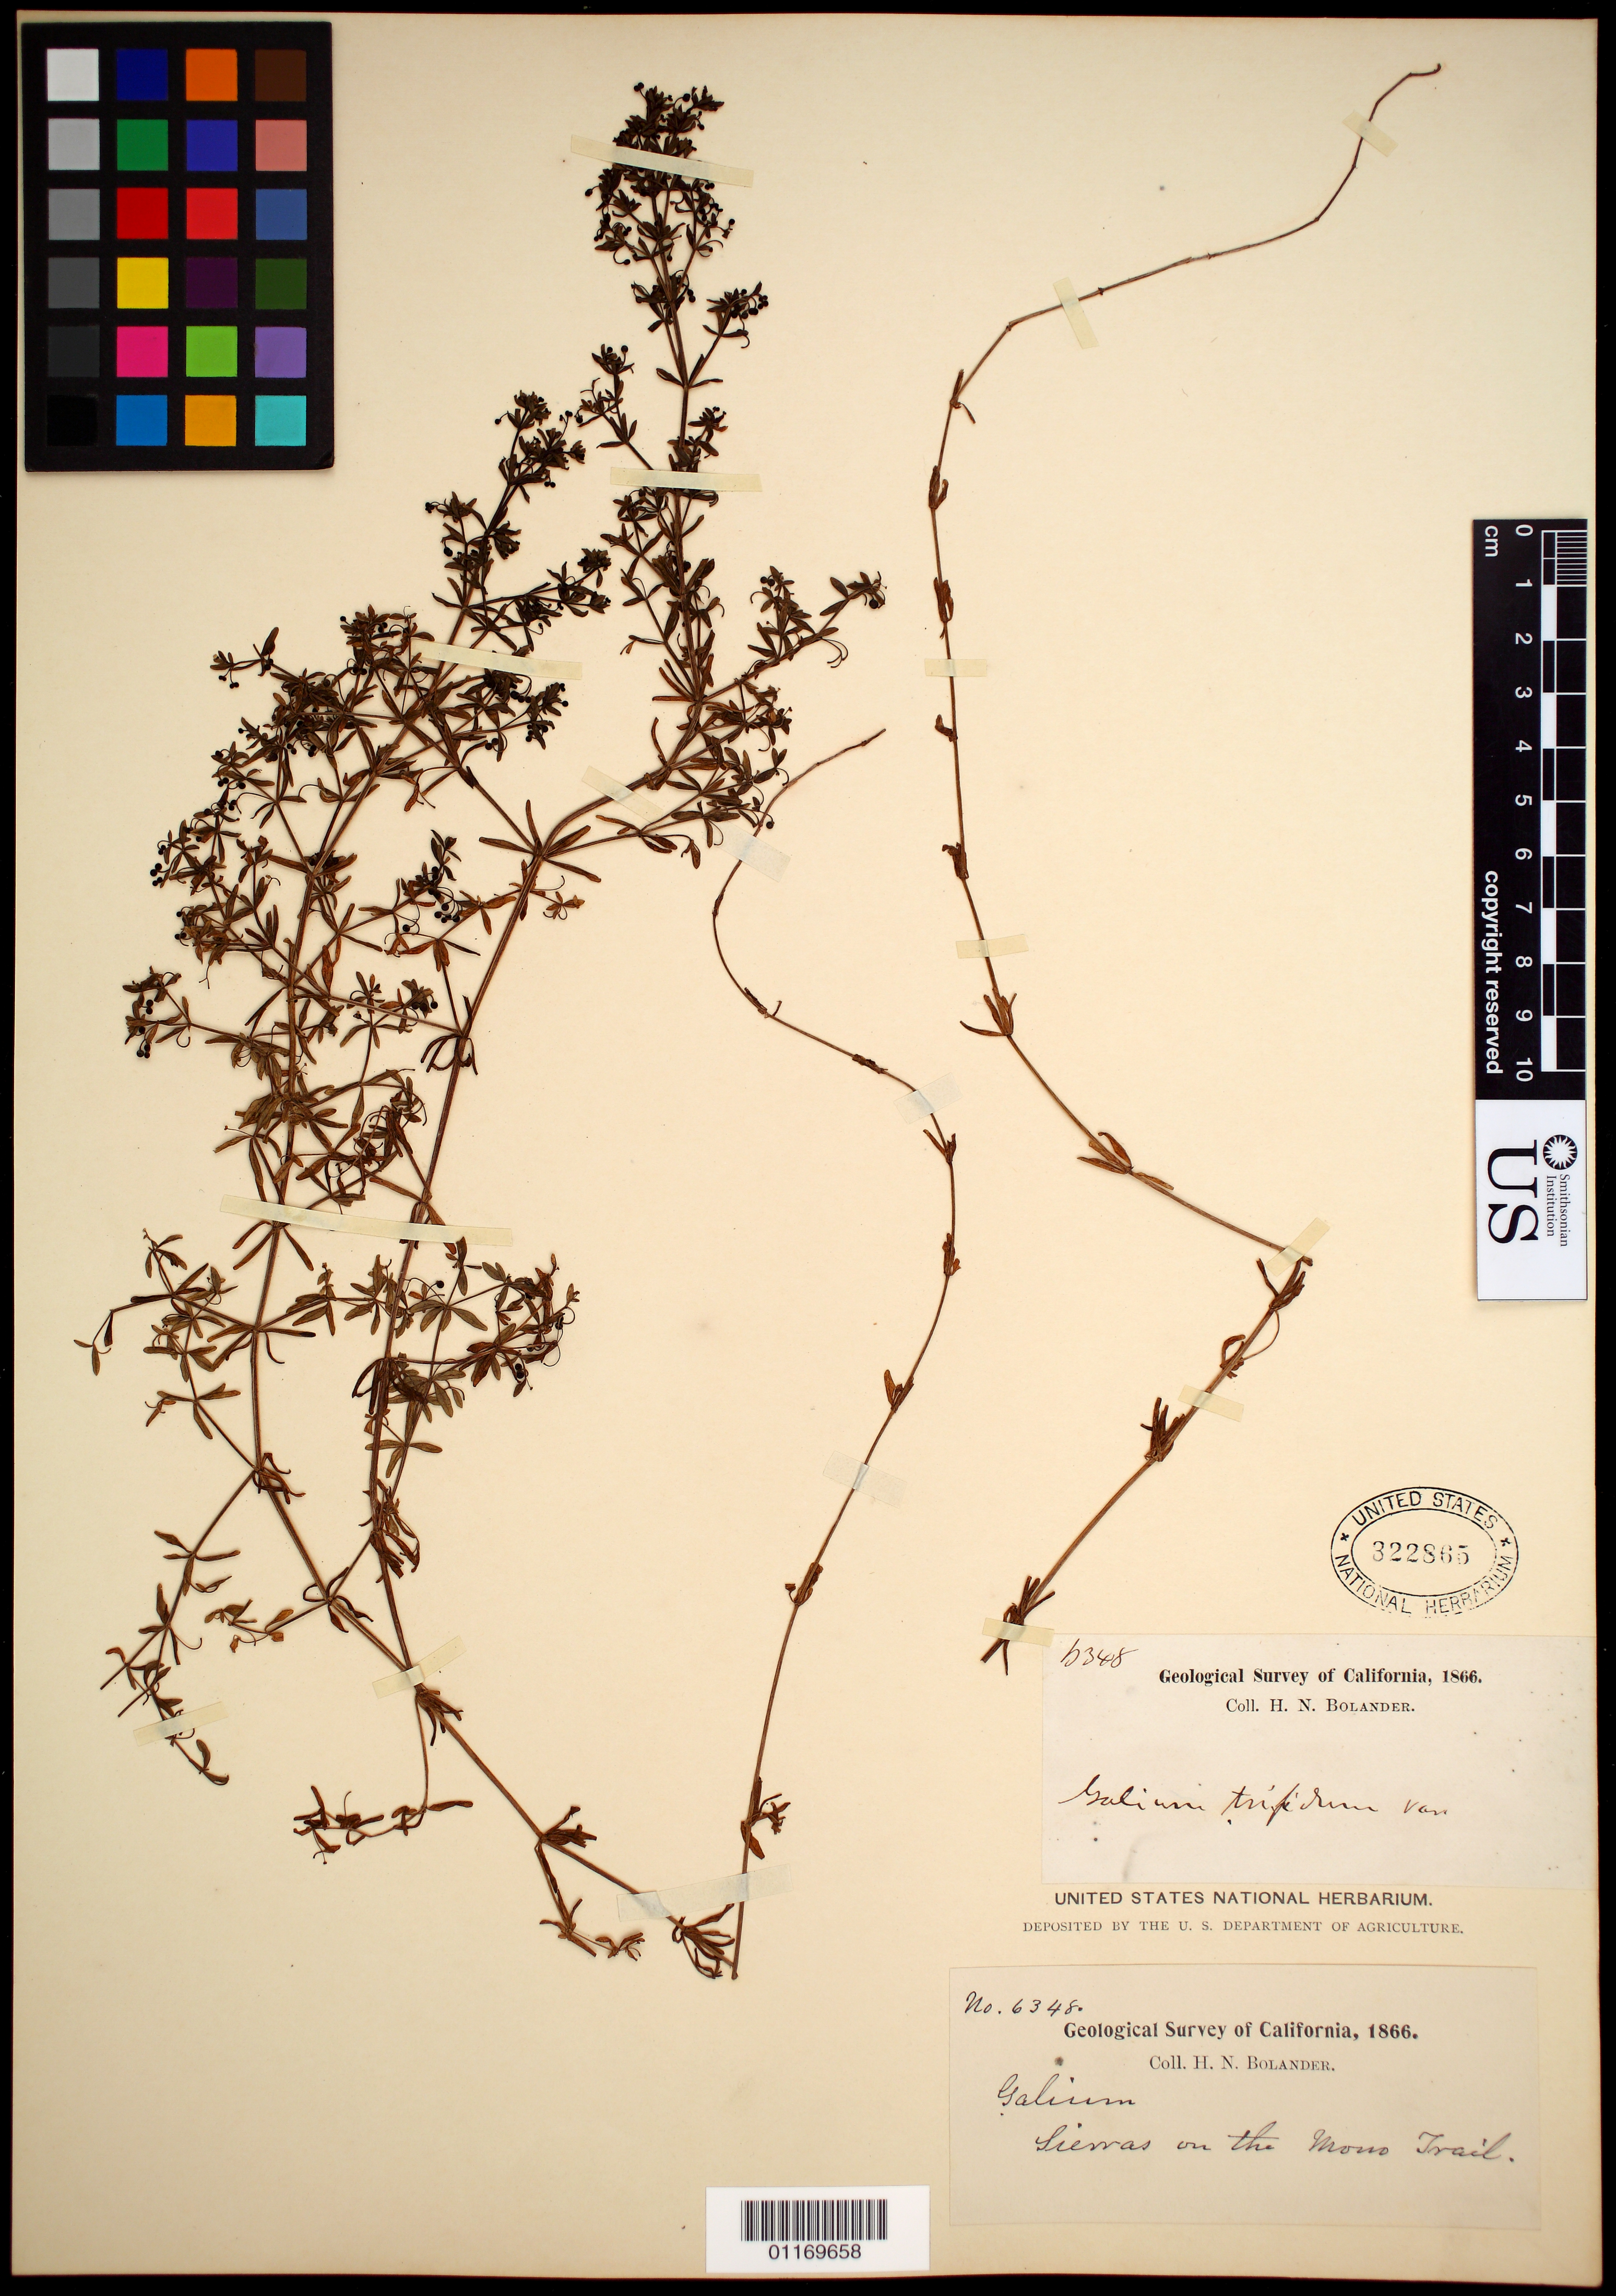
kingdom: Plantae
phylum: Tracheophyta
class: Magnoliopsida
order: Gentianales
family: Rubiaceae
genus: Galium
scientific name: Galium trifidum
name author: L.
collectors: H. Bolander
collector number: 6348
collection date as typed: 1866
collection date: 1866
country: United States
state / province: California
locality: Sierras on the Mono Trail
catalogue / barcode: US 322865